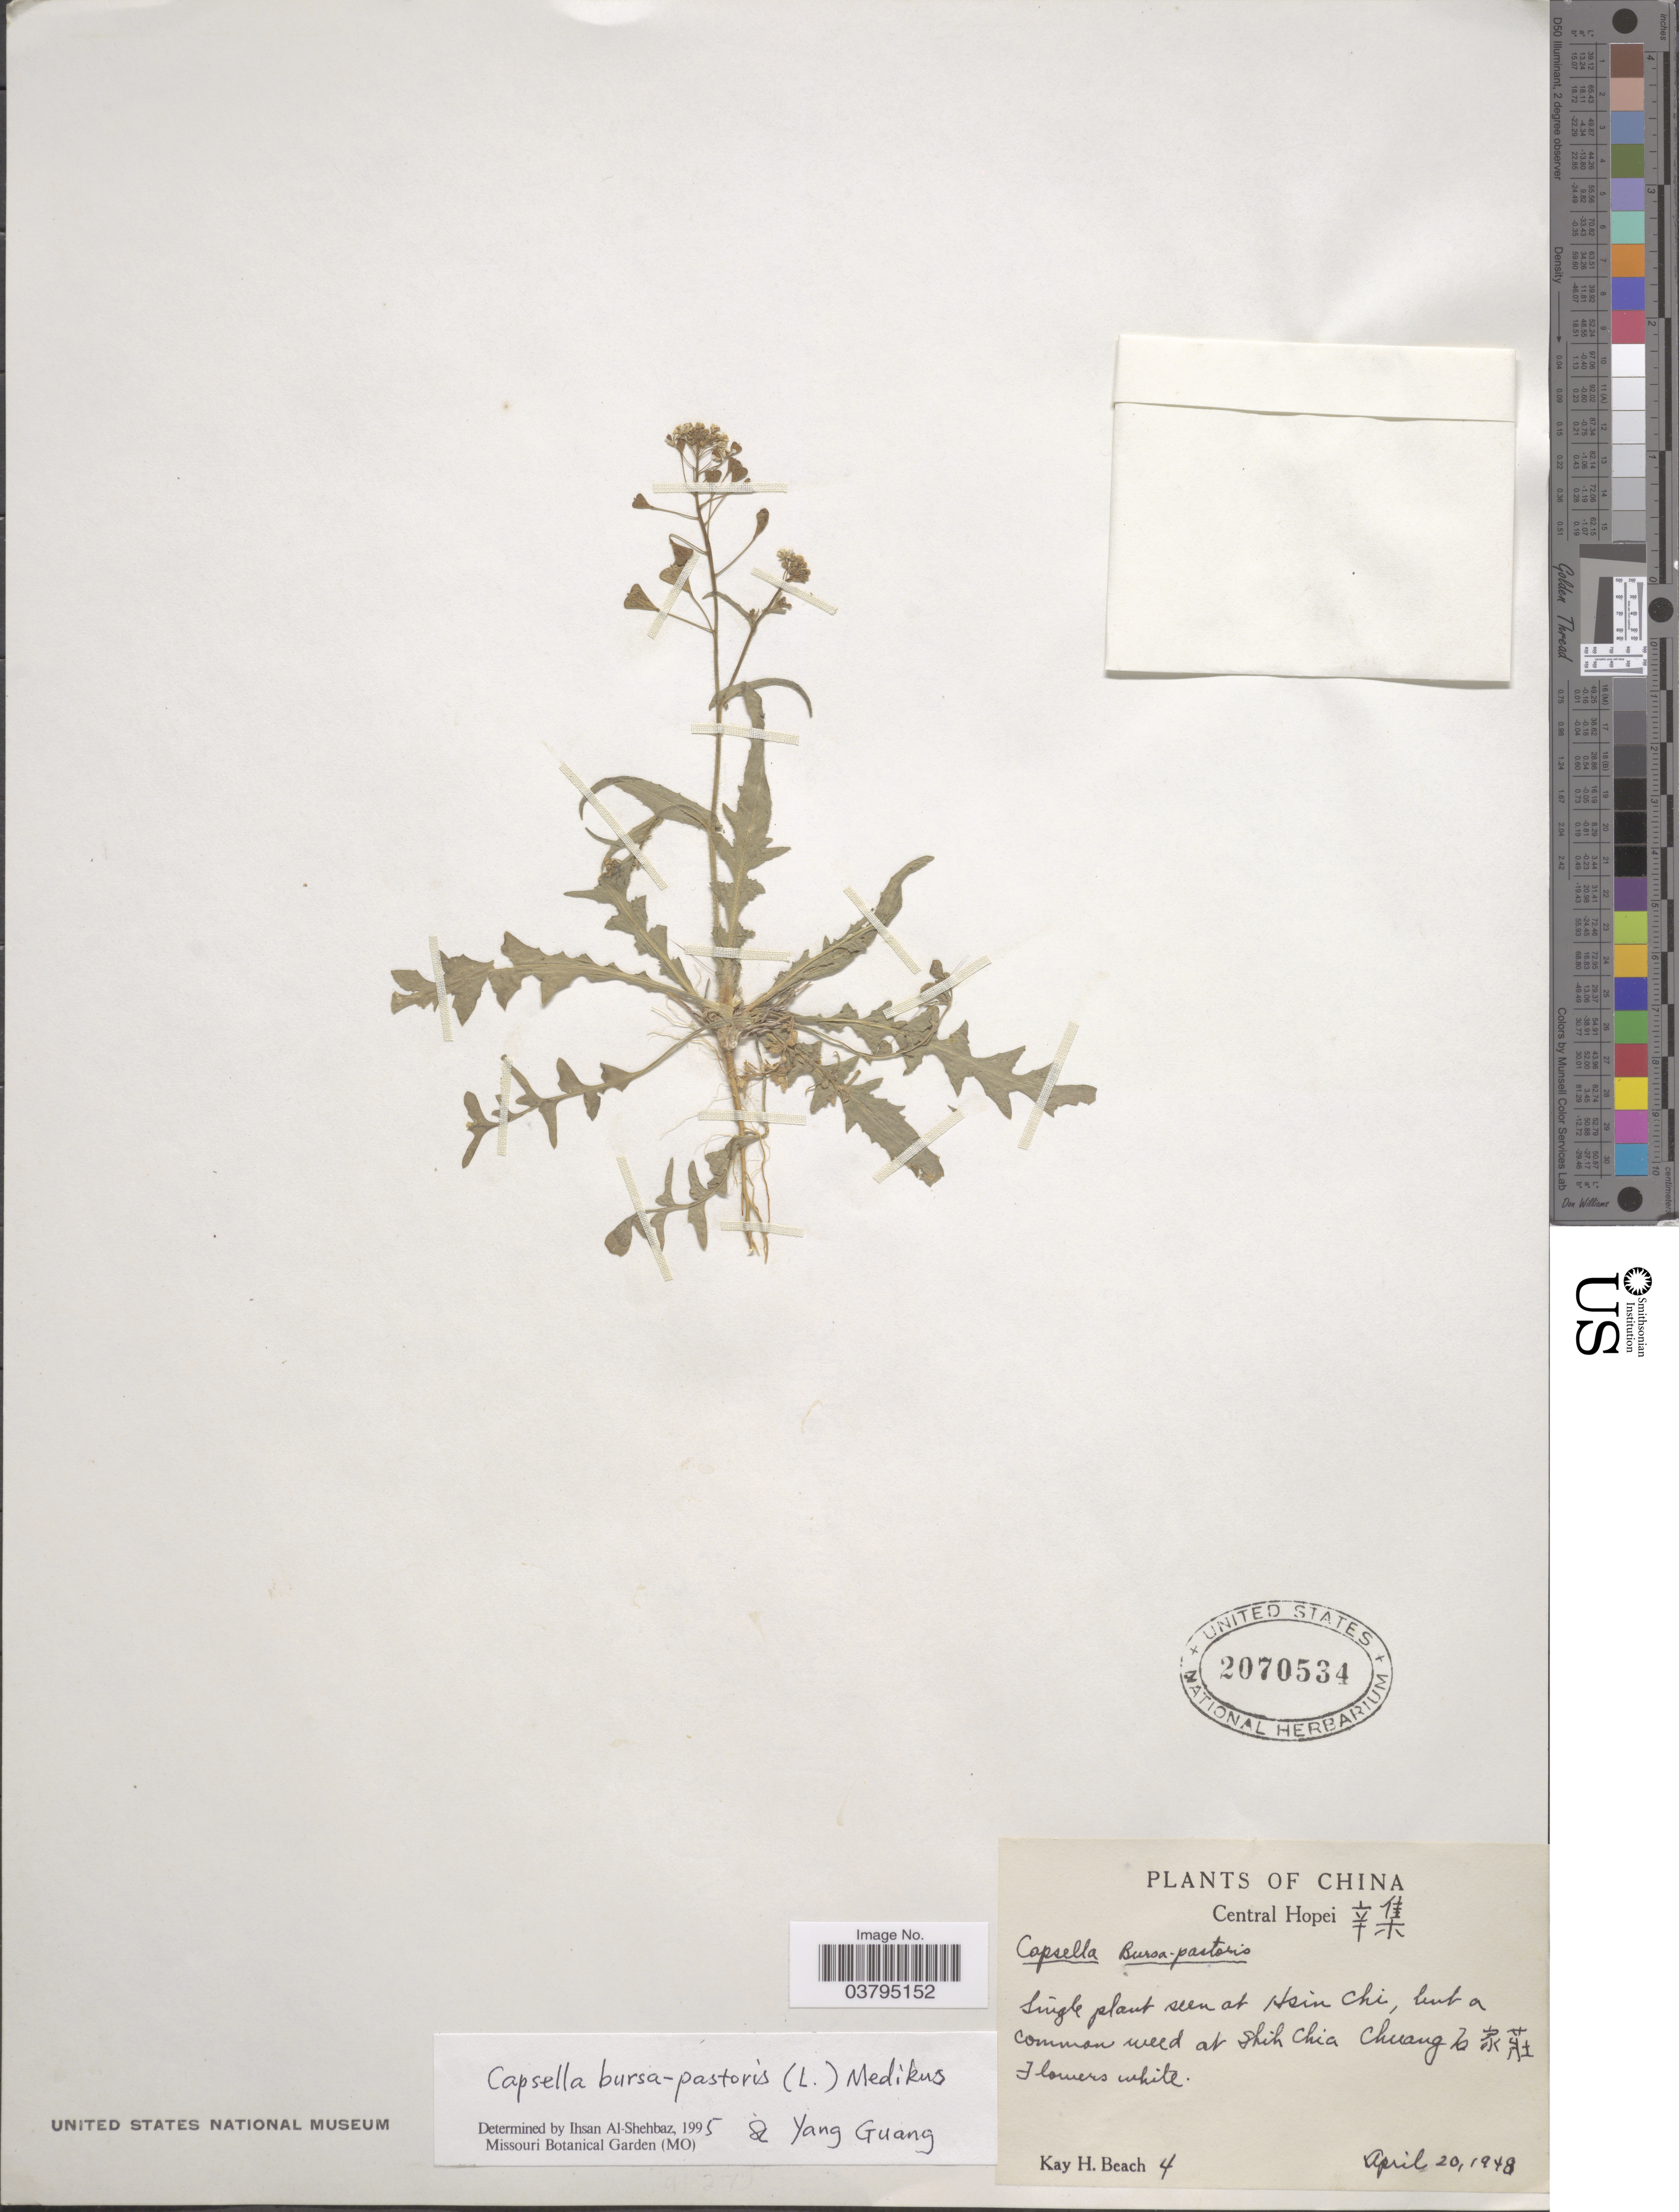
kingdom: Plantae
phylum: Tracheophyta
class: Magnoliopsida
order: Brassicales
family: Brassicaceae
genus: Capsella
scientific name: Capsella bursa-pastoris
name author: (L.) Medik.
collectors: K. H. Beach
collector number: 4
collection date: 1948-04-20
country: China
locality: Central Hopei X. Single plant seen at Hsin Chi. At Shih Chia Chuang X.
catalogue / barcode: US 2070534